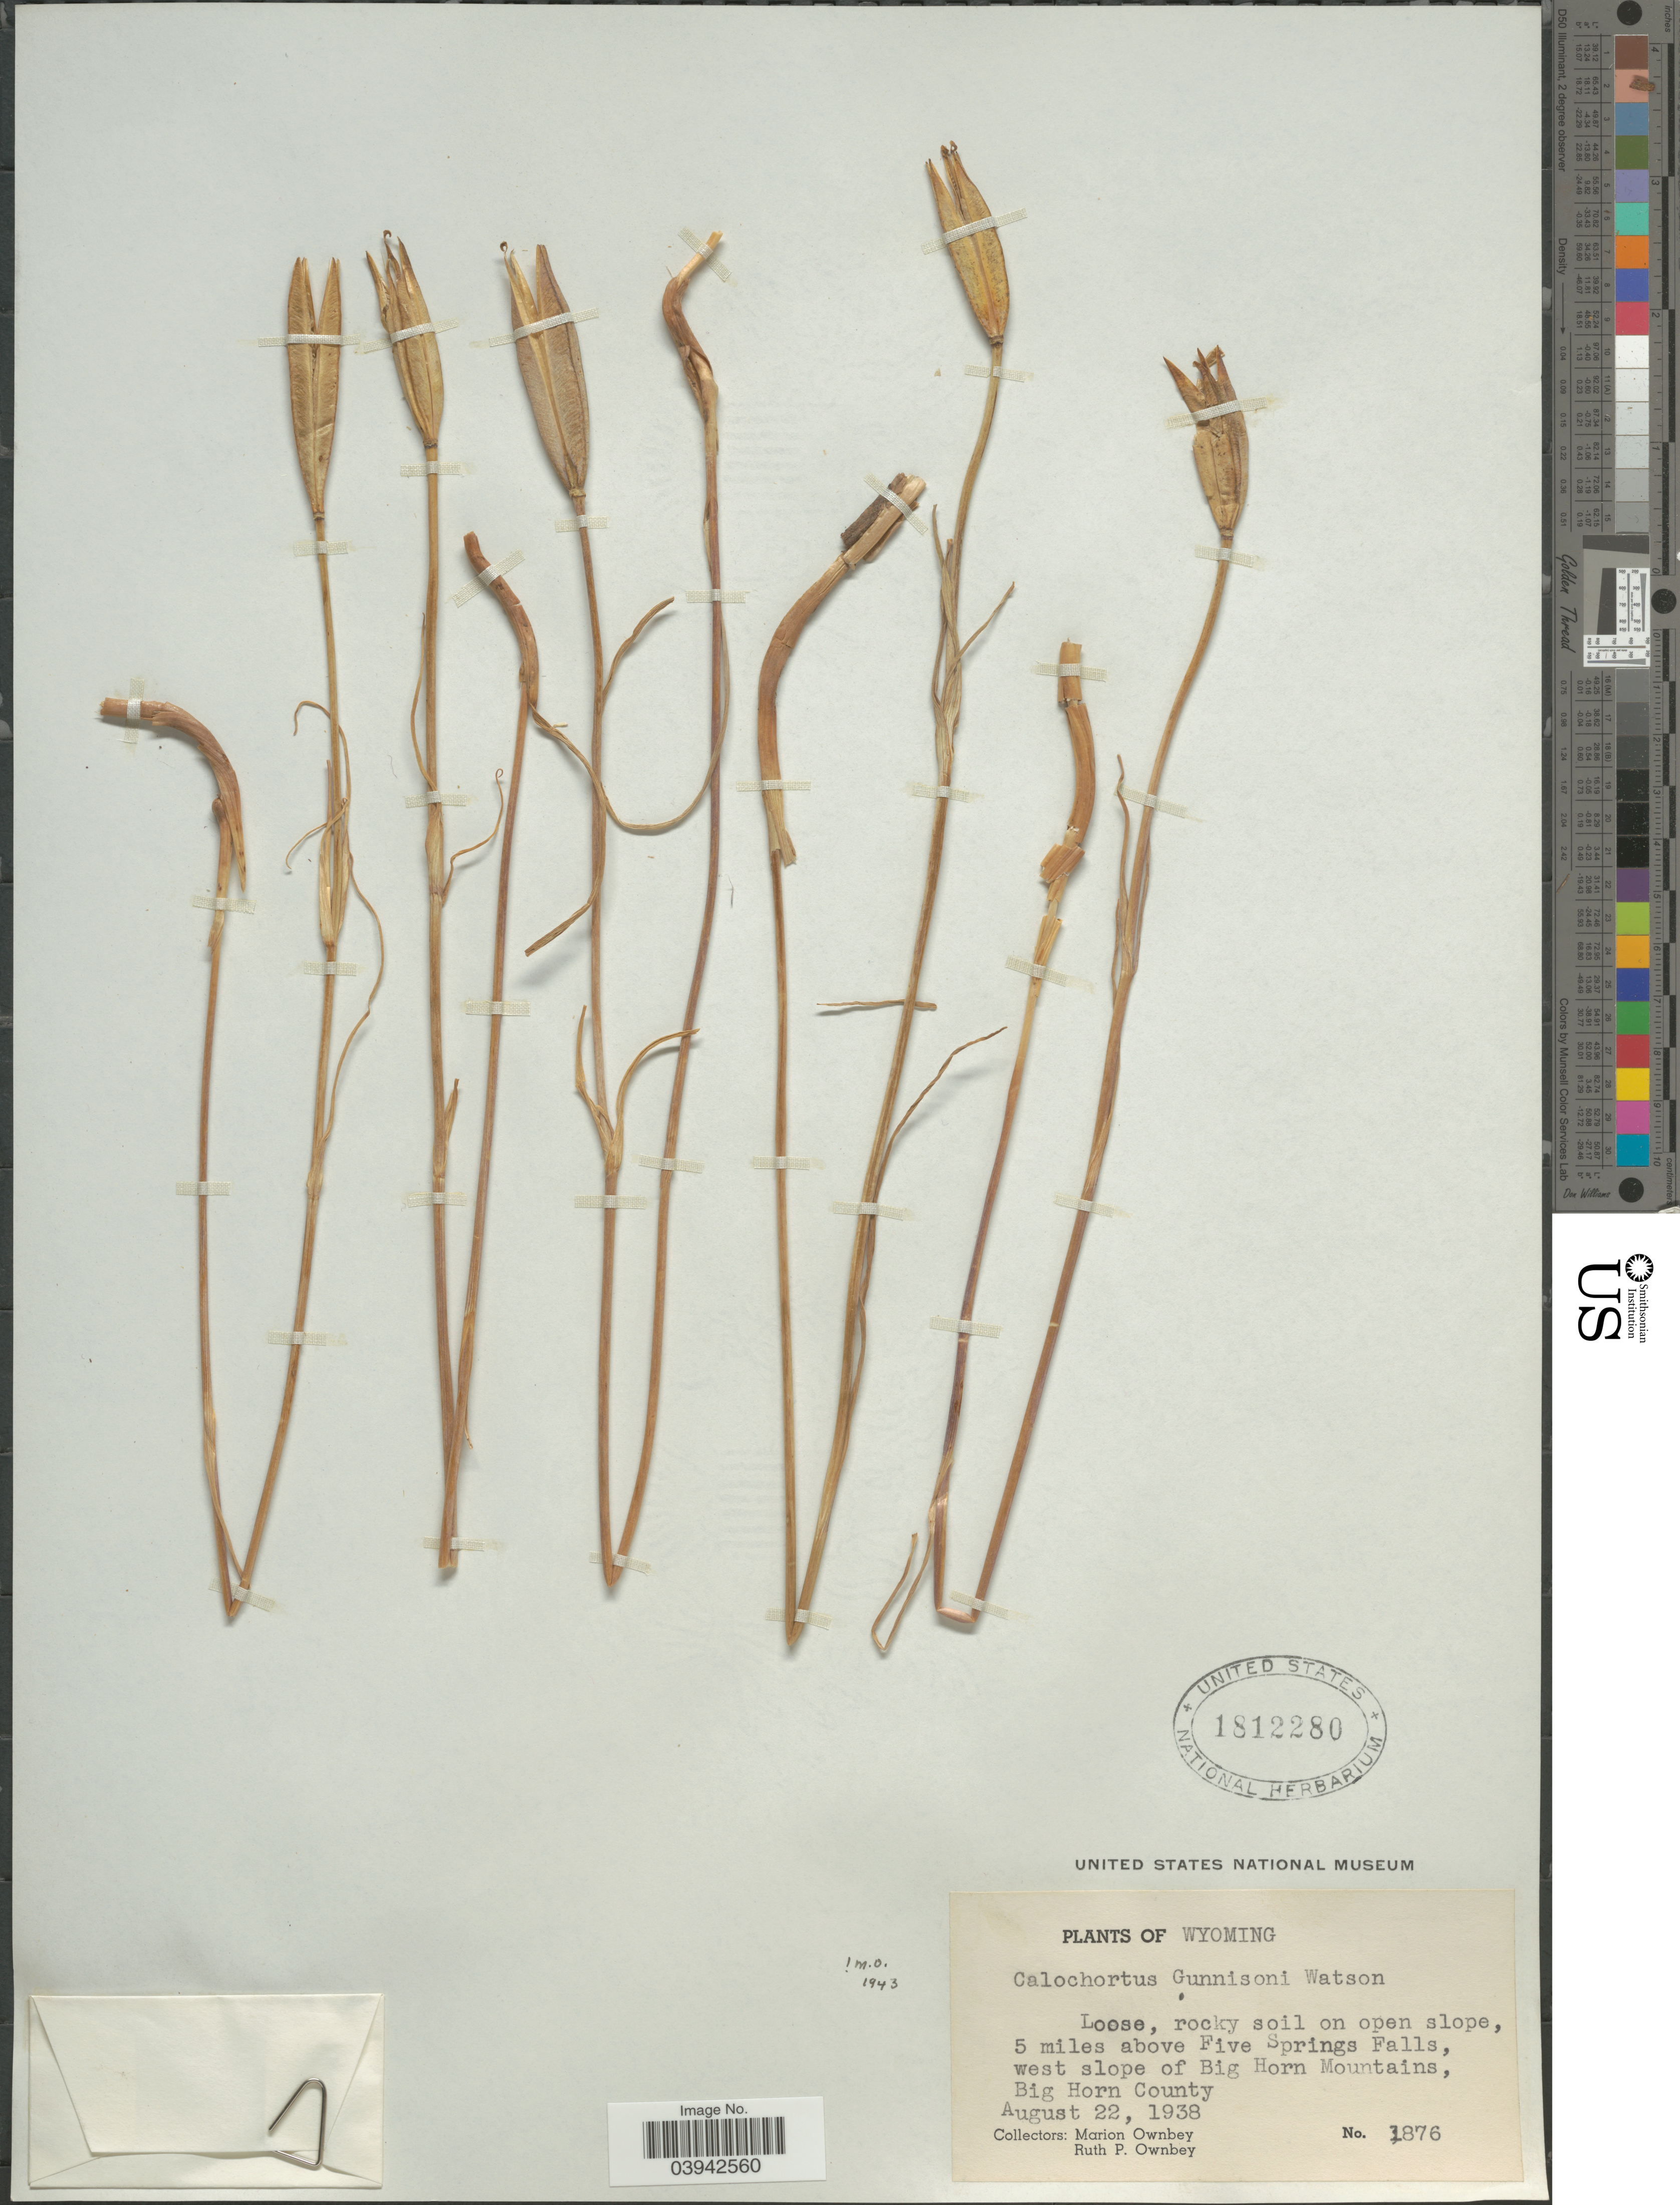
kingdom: Plantae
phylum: Tracheophyta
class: Liliopsida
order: Liliales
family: Liliaceae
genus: Calochortus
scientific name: Calochortus gunnisonii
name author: S. Watson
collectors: M. Ownbey & R. Ownbey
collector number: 1876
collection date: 1938-08-22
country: United States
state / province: Wyoming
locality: Loose, rocky soil on open slope, 5 miles above Five Springs Falls, west slope of Big Horn Mountains, Big Horn County.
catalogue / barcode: US 1812280